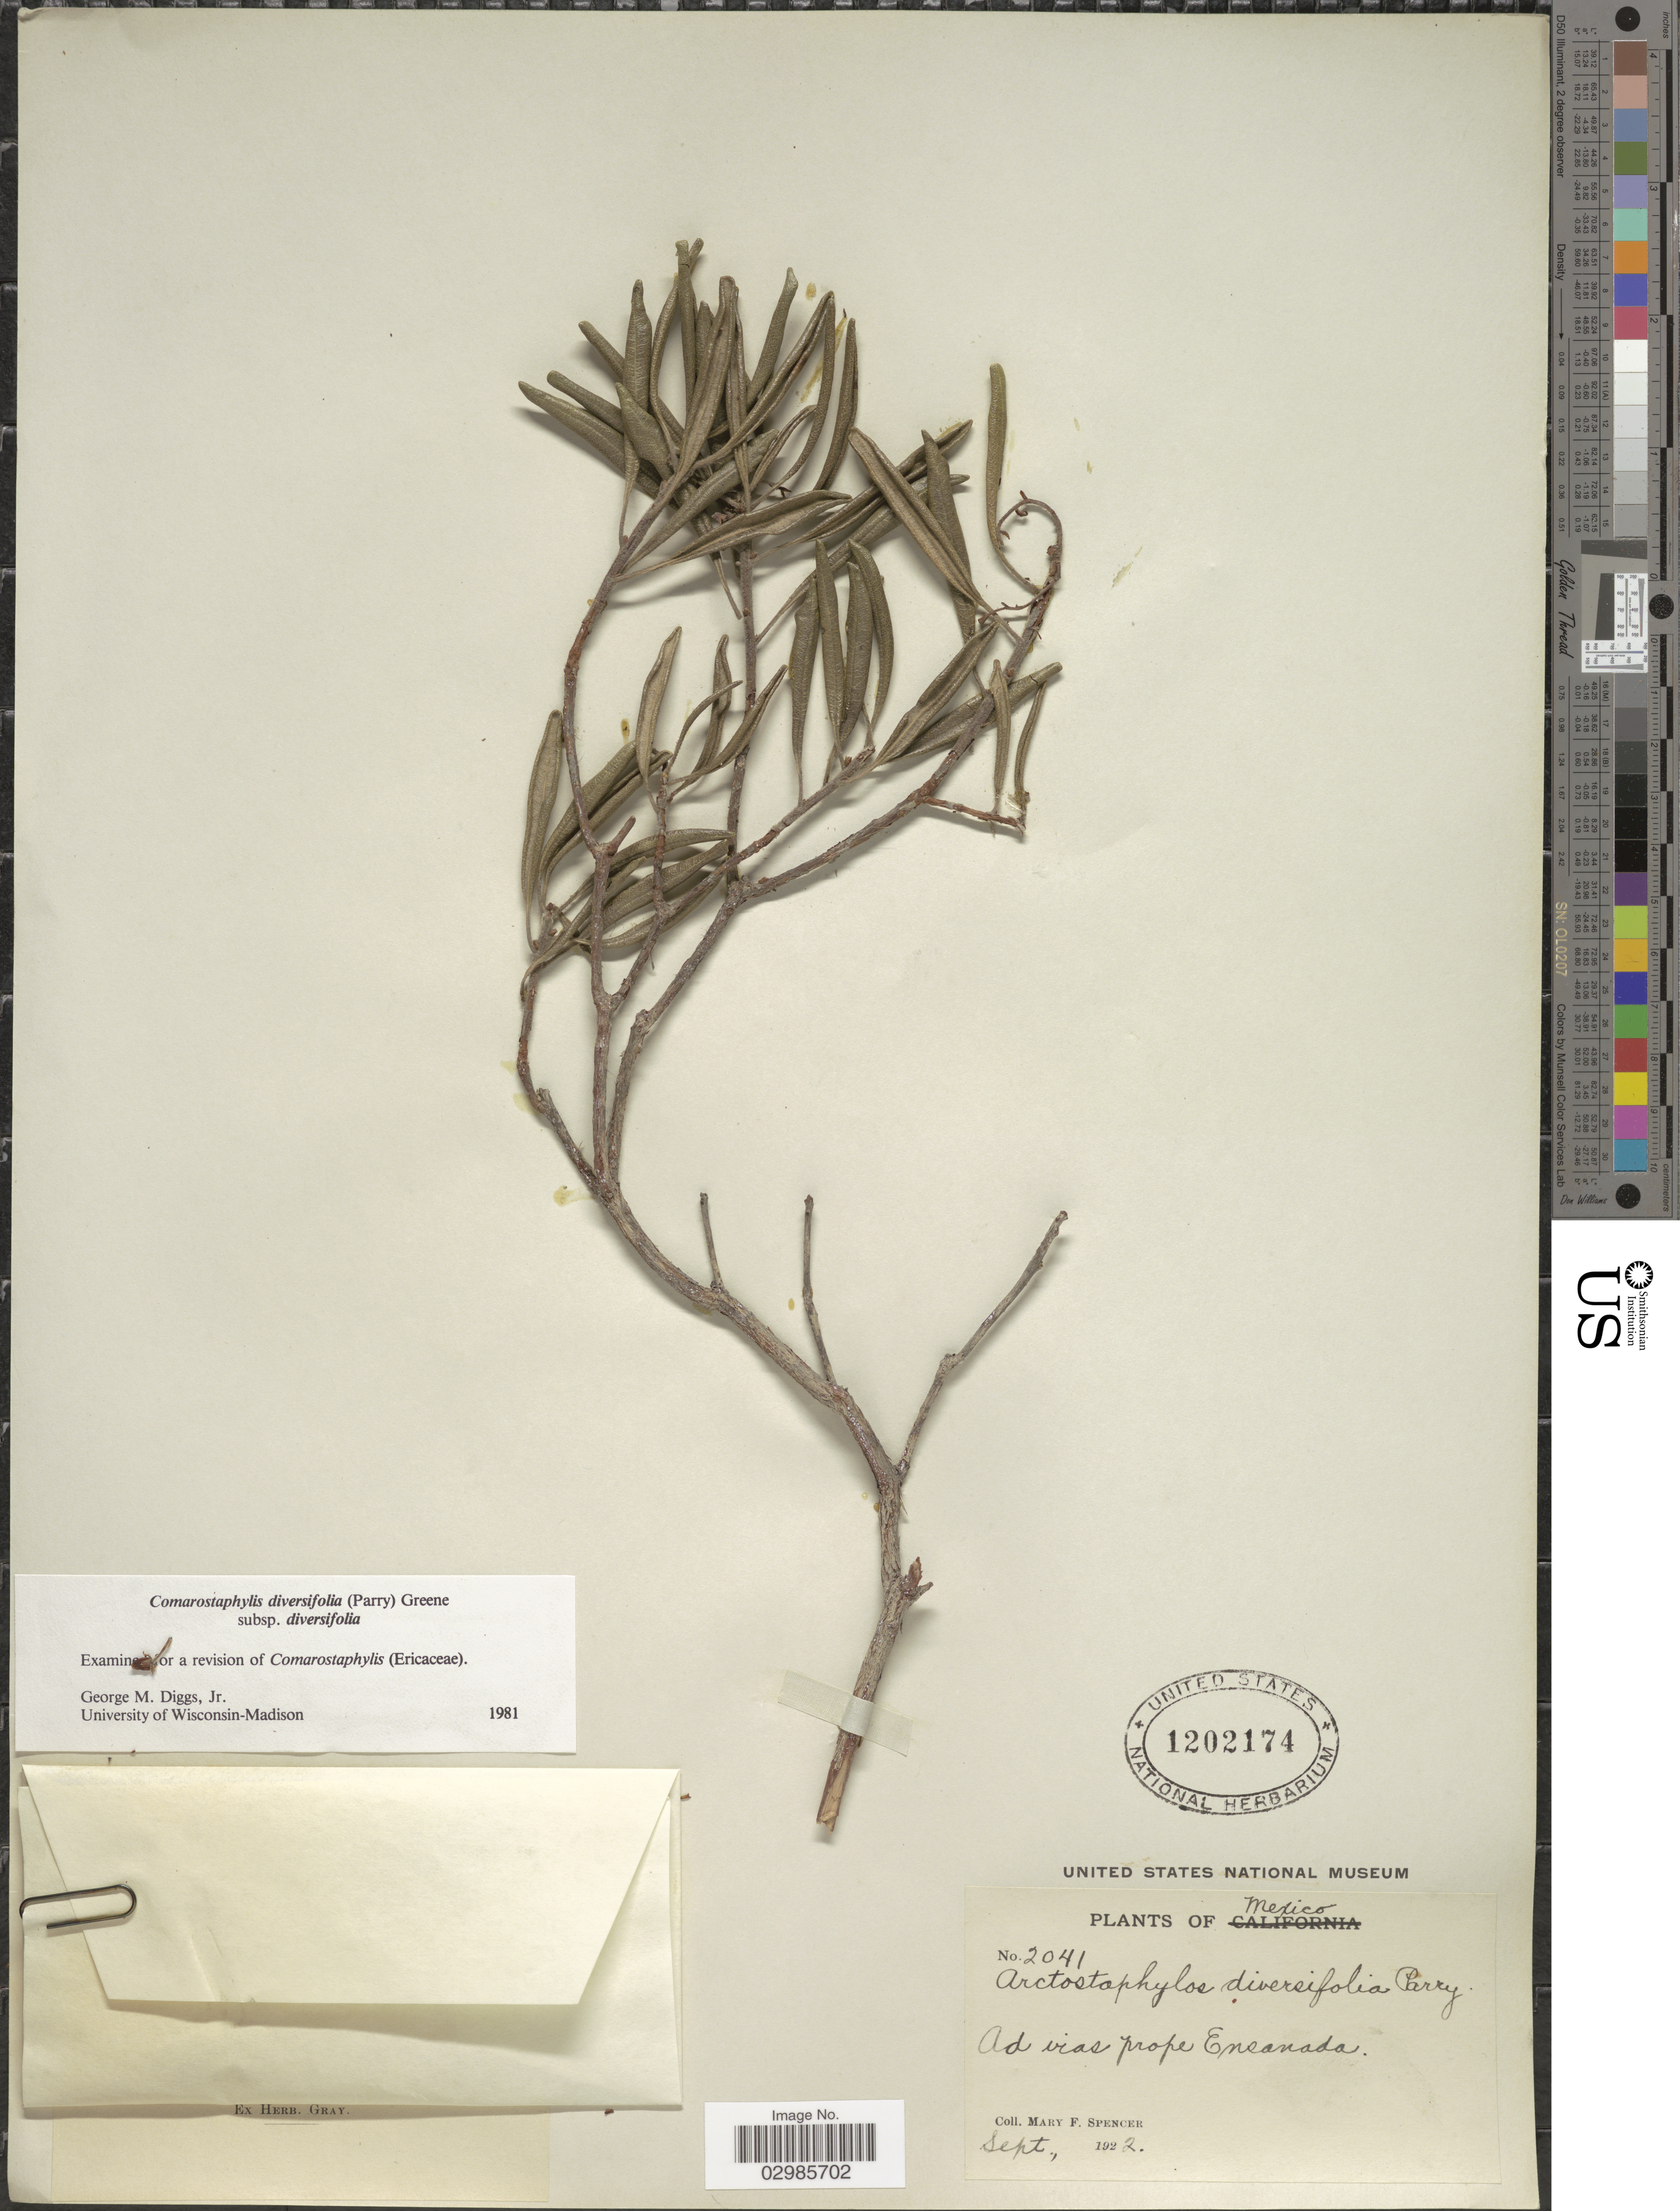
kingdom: Plantae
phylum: Tracheophyta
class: Magnoliopsida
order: Ericales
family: Ericaceae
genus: Comarostaphylis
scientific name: Comarostaphylis diversifolia subsp. diversifolia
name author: (Parry) Greene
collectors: M. Spencer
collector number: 2041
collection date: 1922-09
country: Mexico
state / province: Baja California Norte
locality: Ad vias prope Ensenada.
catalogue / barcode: US 1202174